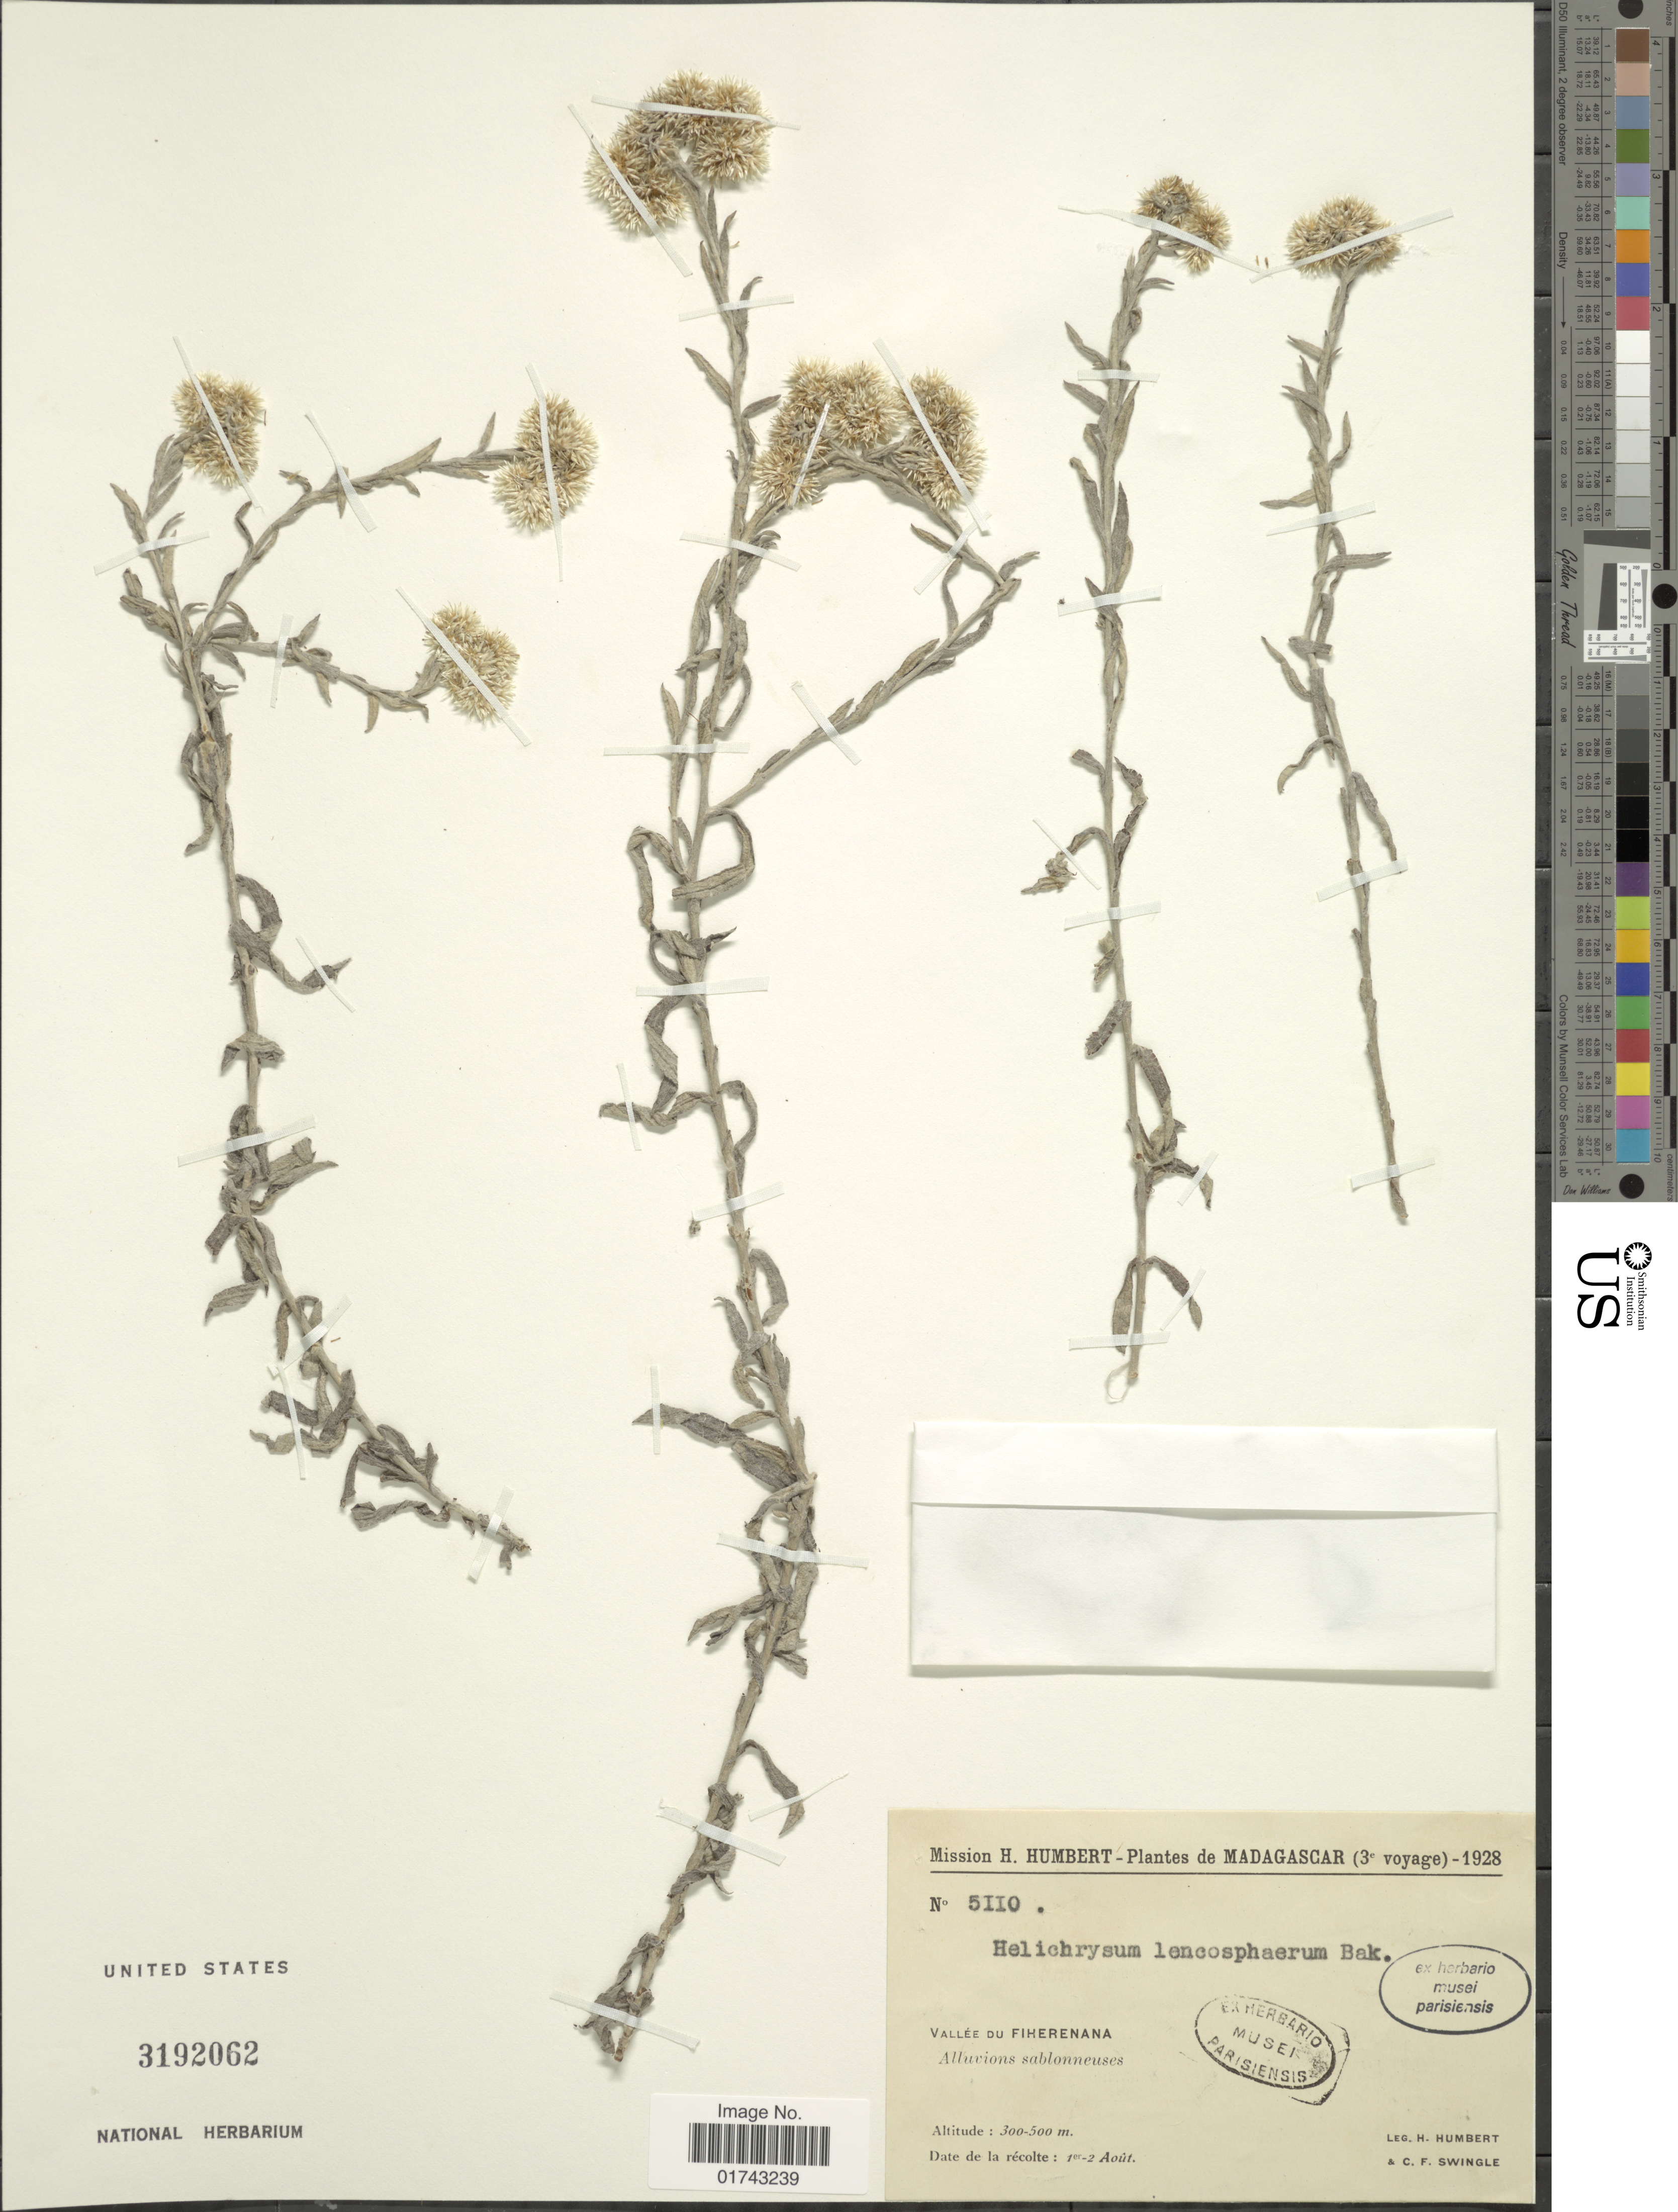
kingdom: Plantae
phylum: Tracheophyta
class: Magnoliopsida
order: Asterales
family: Asteraceae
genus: Helichrysum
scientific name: Helichrysum leucosphaerum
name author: Baker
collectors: H. Humbert & C. Swingle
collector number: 5110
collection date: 1928-08-01/1928-08-02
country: Madagascar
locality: Vallee de Fiherenana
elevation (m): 300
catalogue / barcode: US 3192062